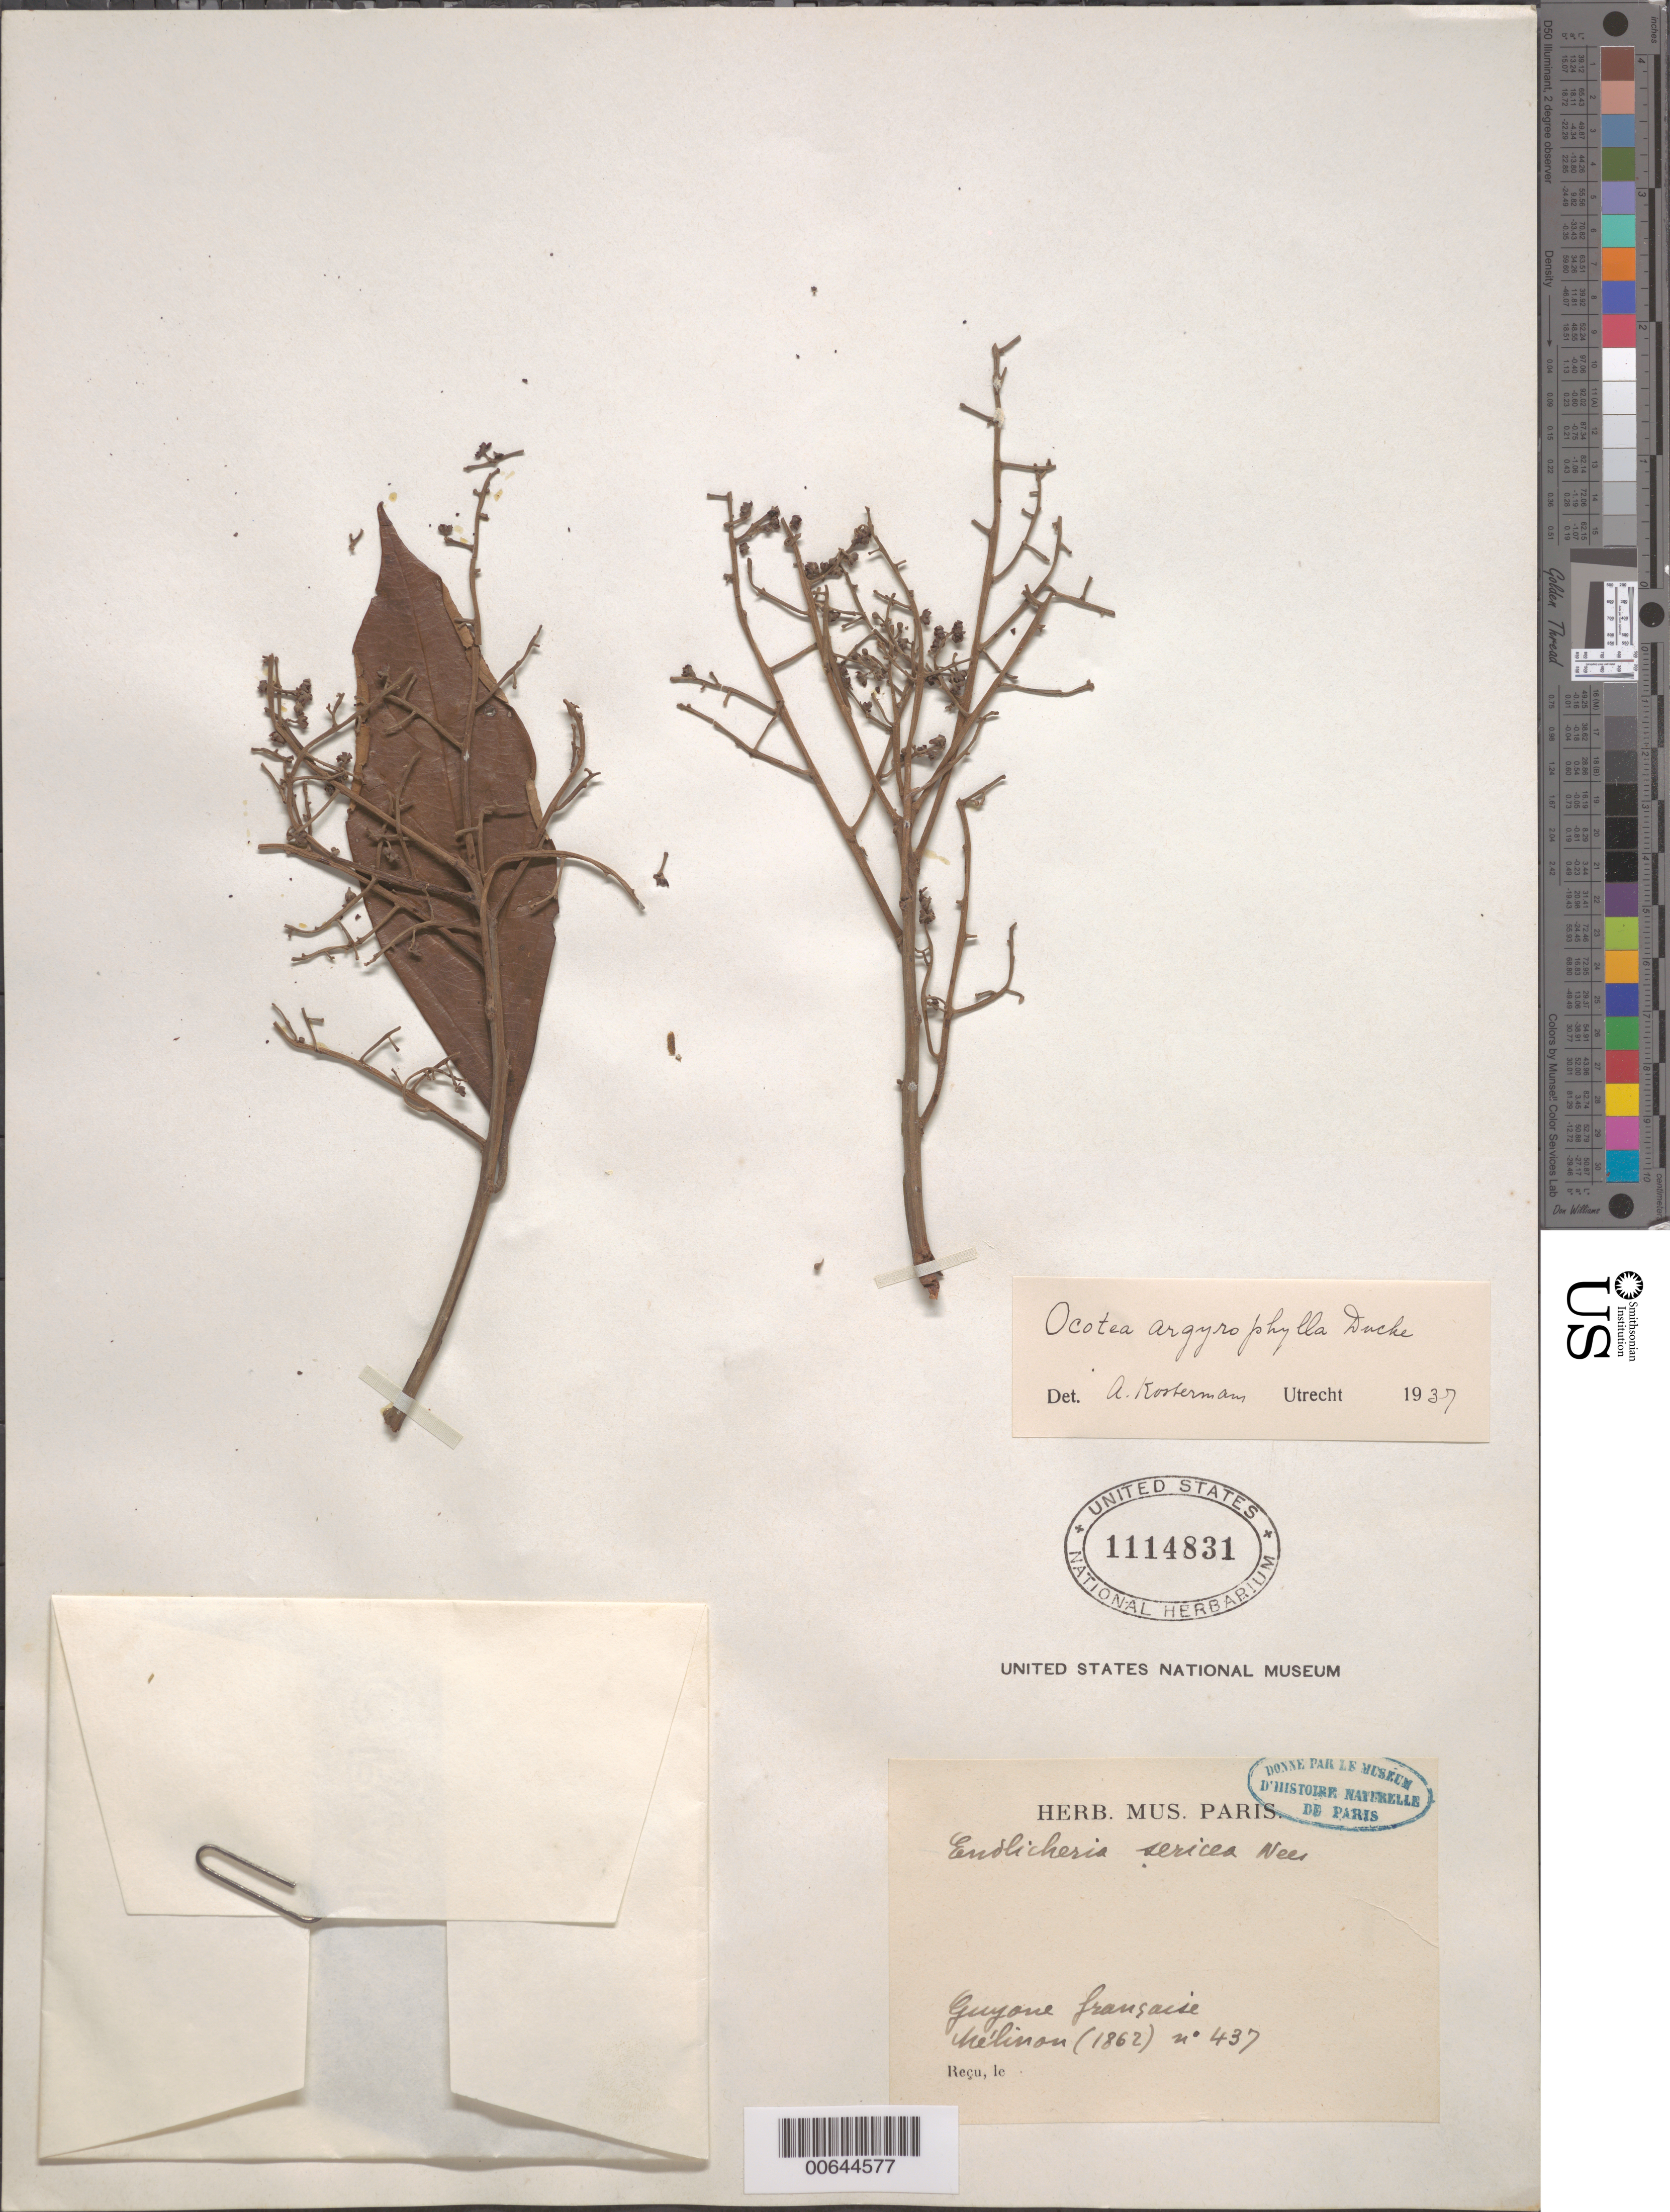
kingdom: Plantae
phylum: Tracheophyta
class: Magnoliopsida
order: Laurales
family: Lauraceae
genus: Ocotea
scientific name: Ocotea argyrophylla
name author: Ducke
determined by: Kostermans, A. J. G. H.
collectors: E. Mélinon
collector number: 437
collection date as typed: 1862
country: French Guiana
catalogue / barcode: US 1114831